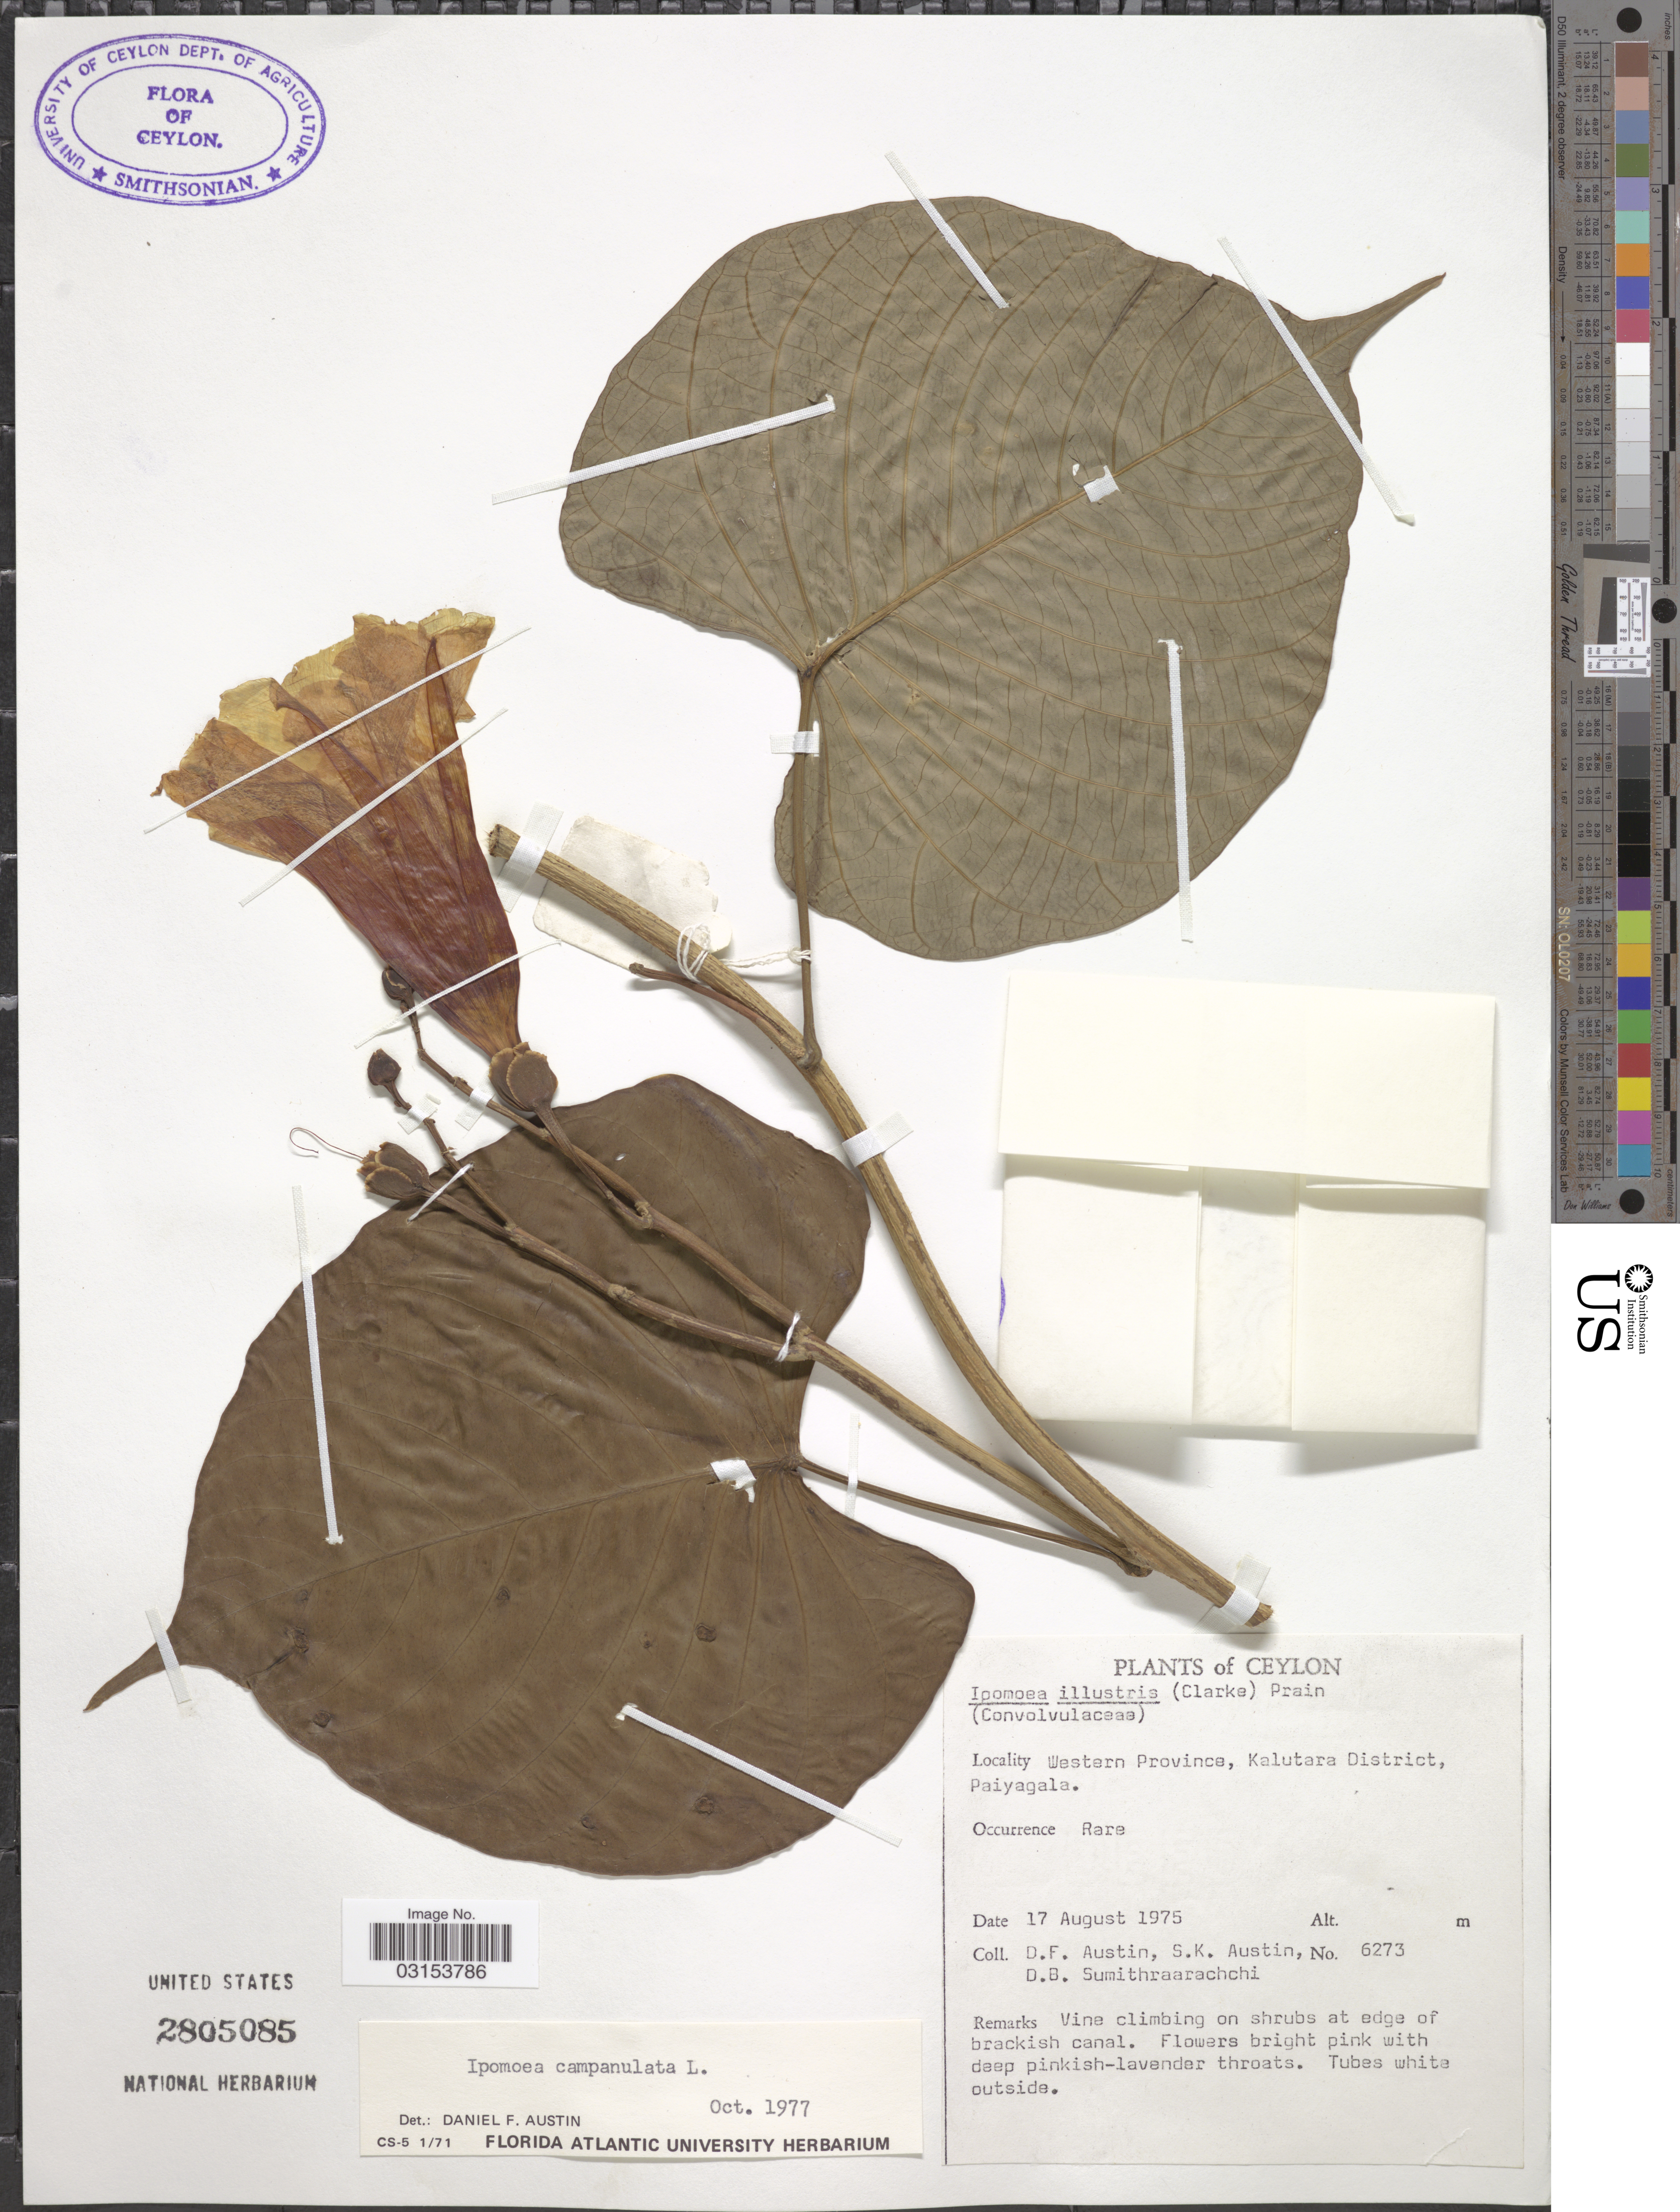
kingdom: Plantae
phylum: Tracheophyta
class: Magnoliopsida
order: Solanales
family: Convolvulaceae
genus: Ipomoea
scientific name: Ipomoea campanulata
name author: L.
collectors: D. Austin, S. Austin & D. B. Sumithraarachchi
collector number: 6273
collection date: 1975-08-17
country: Sri Lanka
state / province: Western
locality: Ceylon. Kalutara District, Paiyagala.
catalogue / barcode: US 2805085